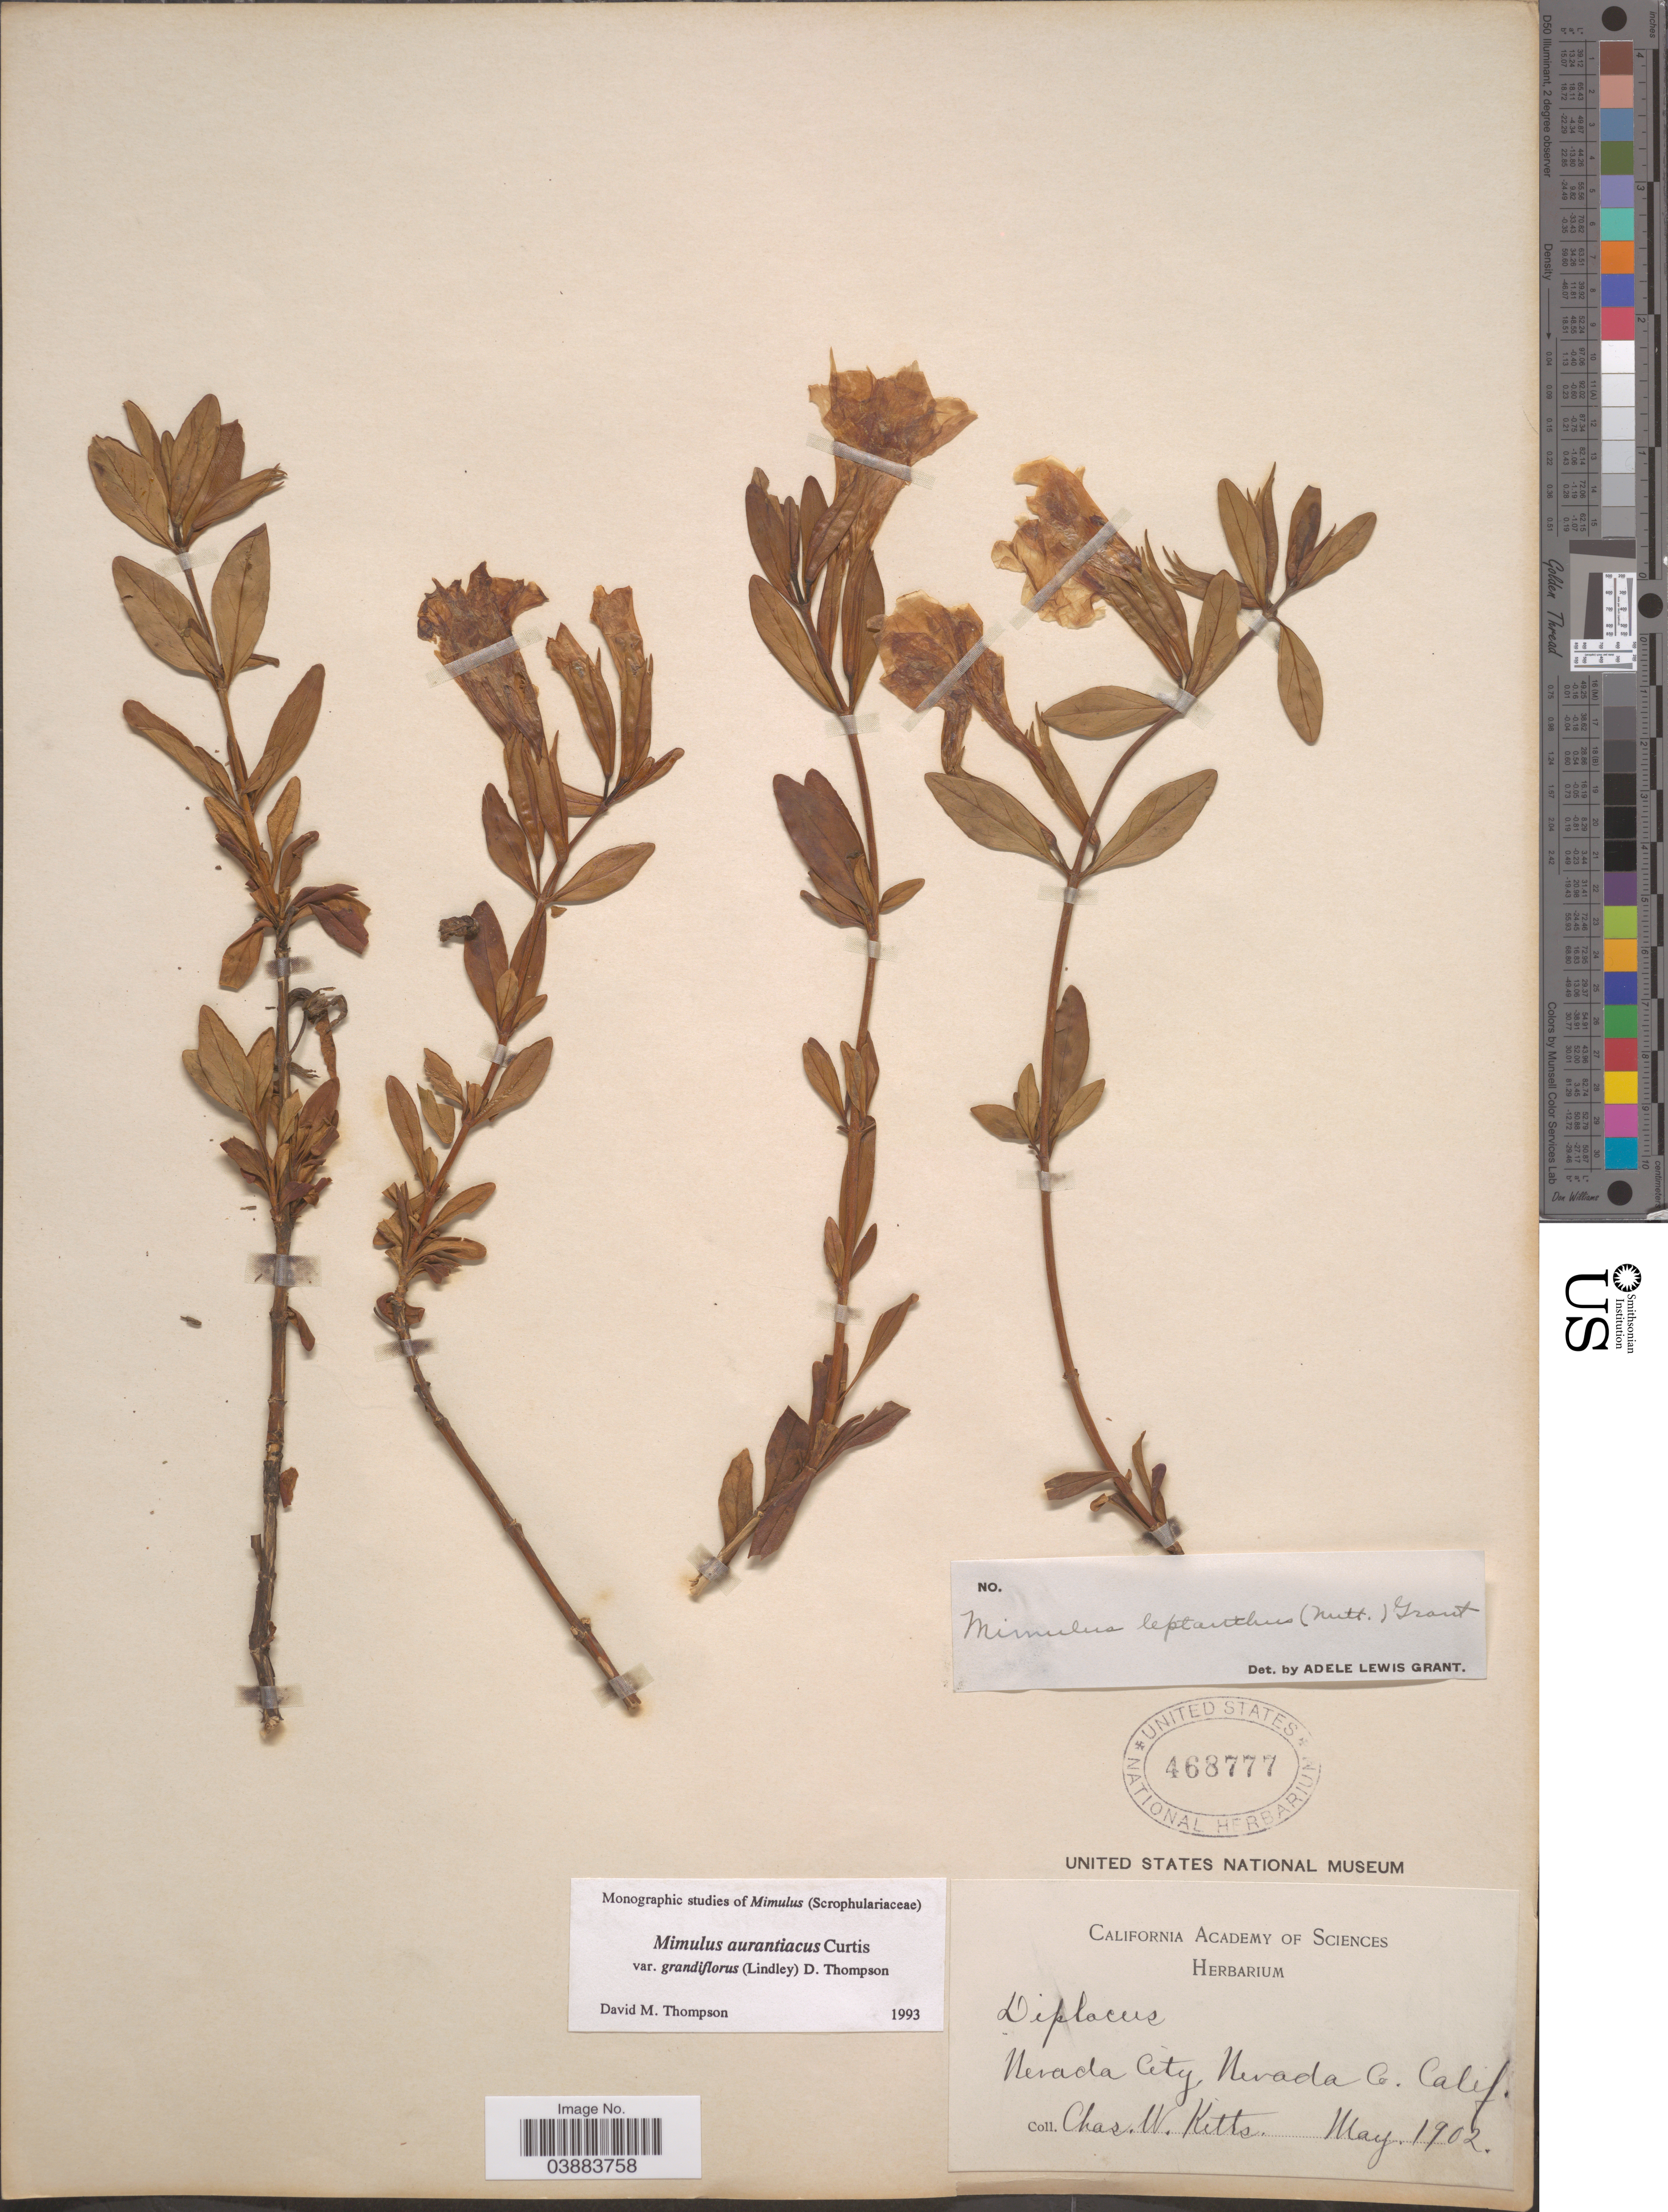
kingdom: Plantae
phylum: Tracheophyta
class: Magnoliopsida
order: Lamiales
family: Phrymaceae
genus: Diplacus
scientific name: Diplacus aurantiacus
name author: (Curtis) Jeps.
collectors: C. Kitts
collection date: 1902-05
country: United States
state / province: California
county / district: Nevada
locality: Nevada City, Nevada Co.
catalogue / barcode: US 468777